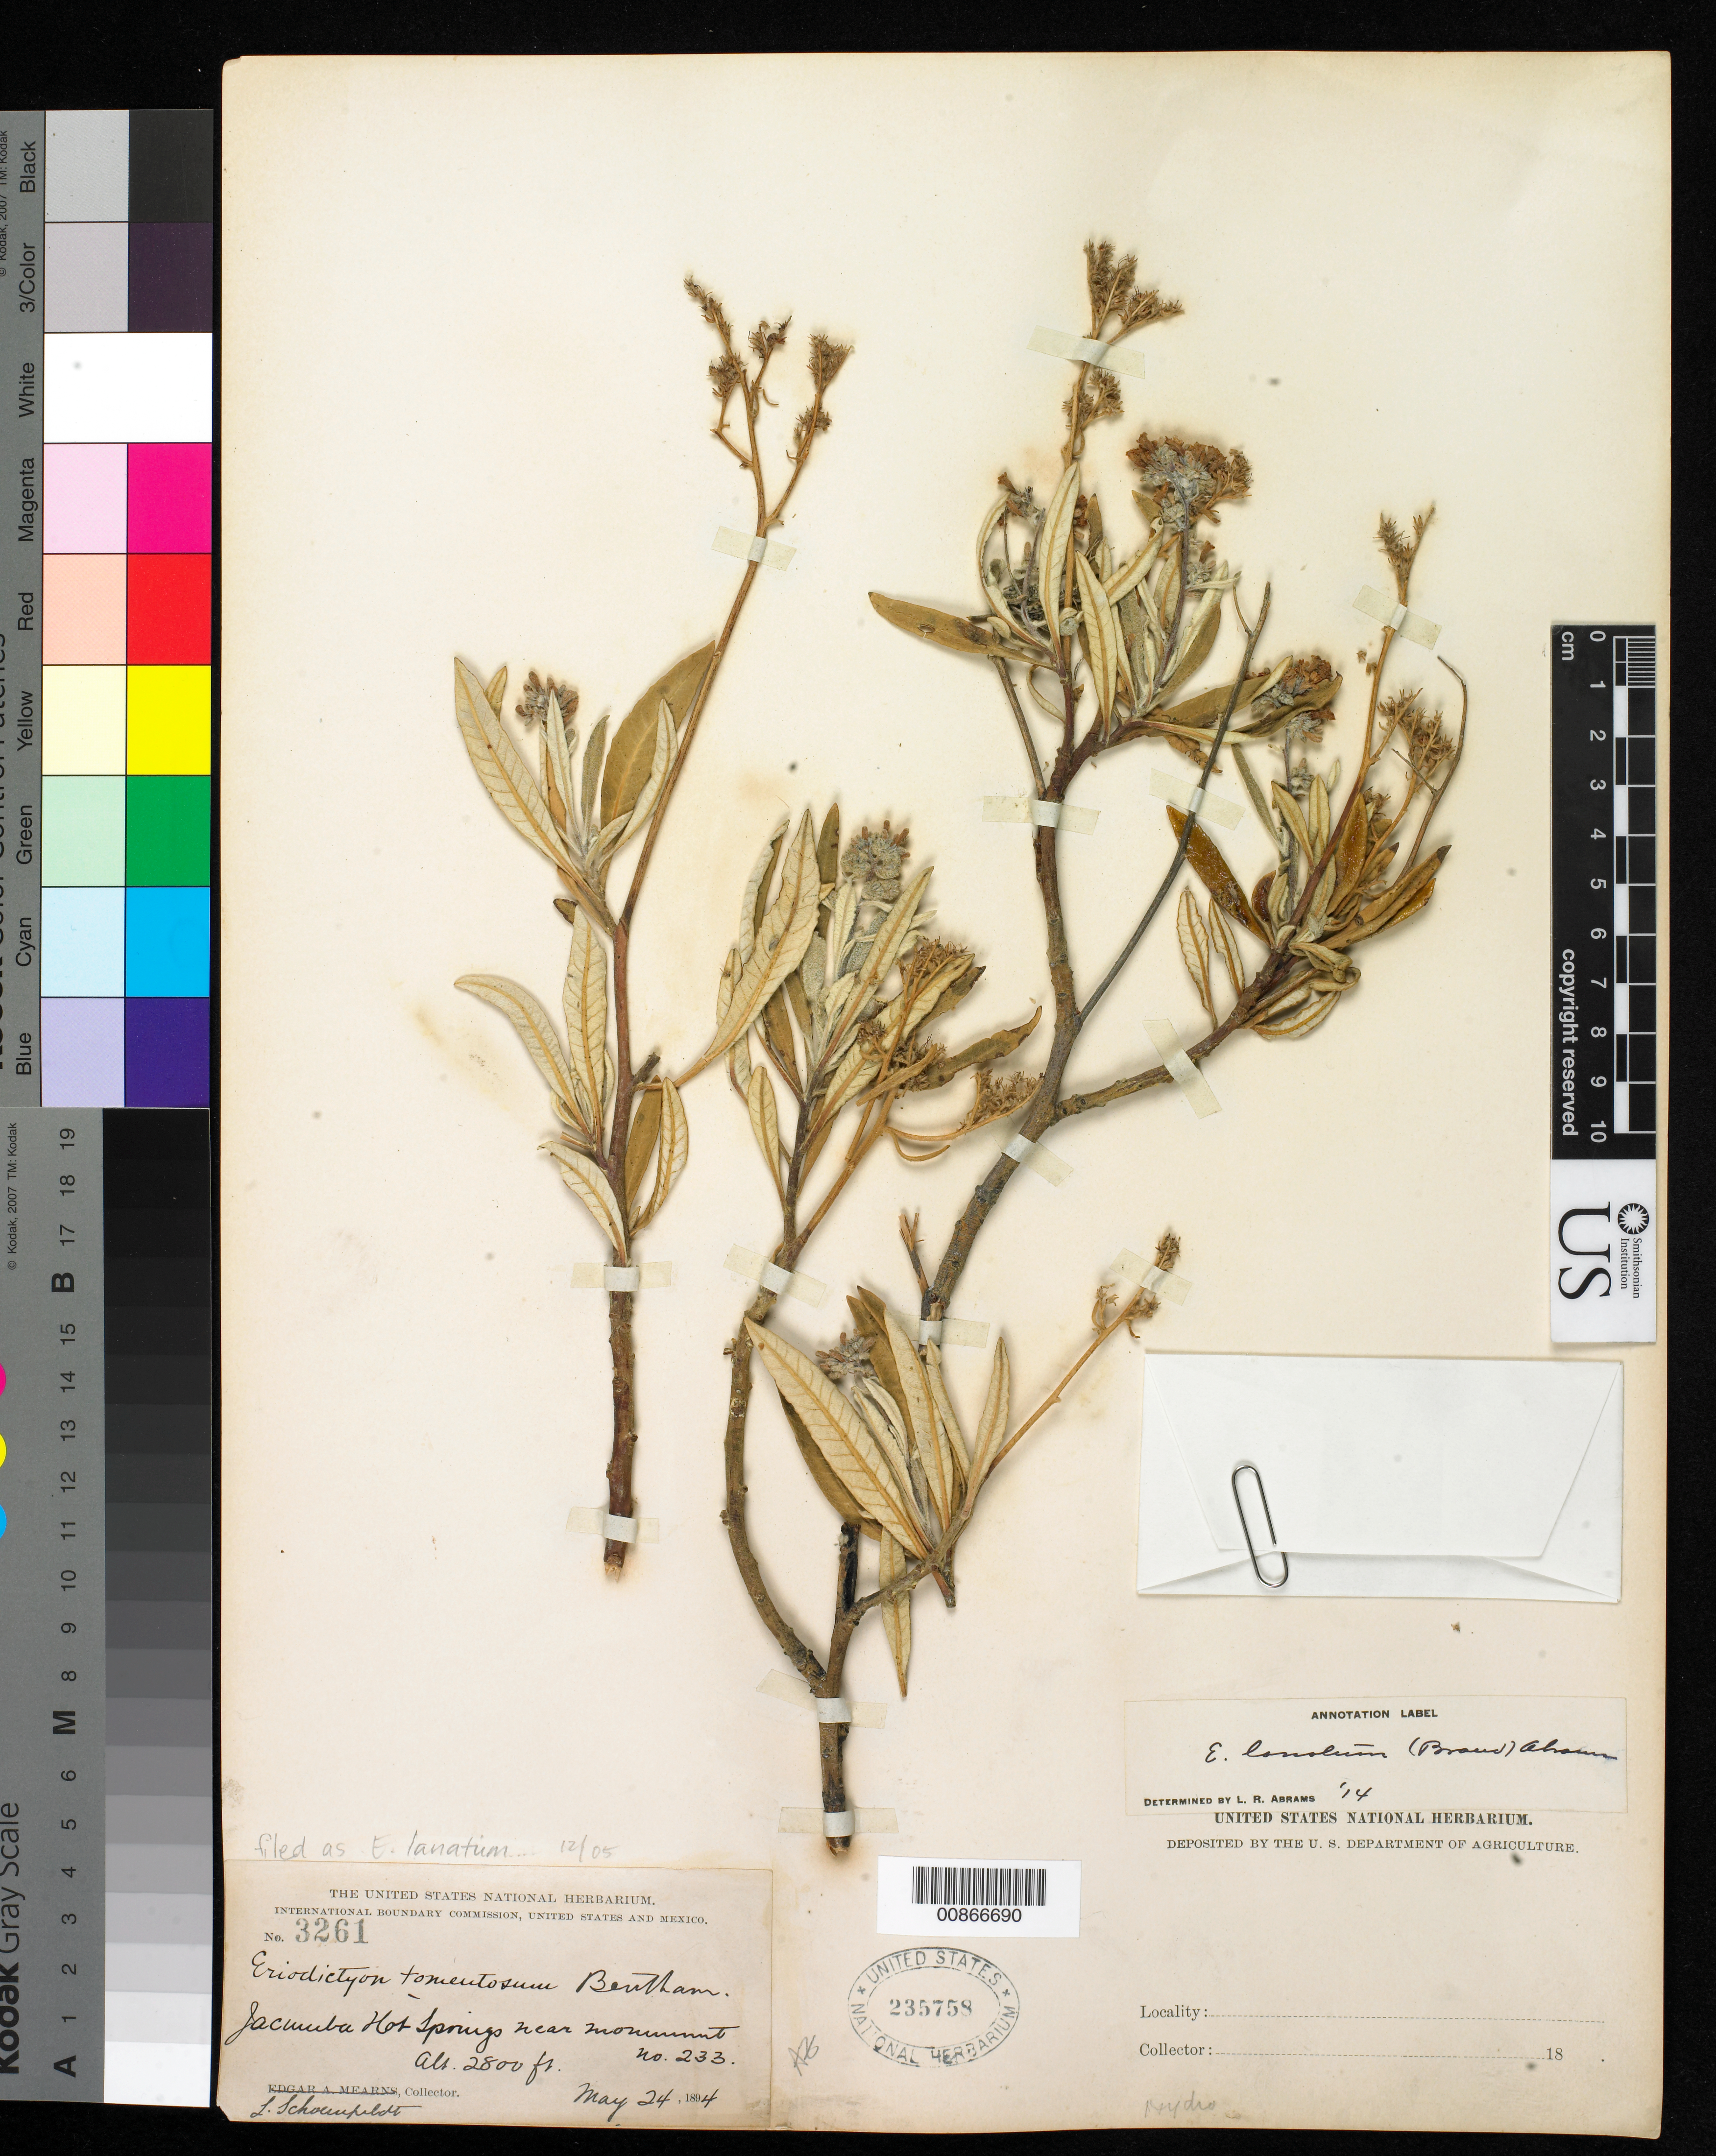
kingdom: Plantae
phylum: Tracheophyta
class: Magnoliopsida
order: Boraginales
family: Namaceae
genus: Eriodictyon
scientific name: Eriodictyon trichocalyx var. lanatum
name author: (Brand) Jeps.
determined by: Rogers, Z. S.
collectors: L. Schoenfeldt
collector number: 3261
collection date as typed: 24 May 1894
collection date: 1894-05-24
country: United States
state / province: California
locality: Jacumba Hot Springs near monument 233.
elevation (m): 853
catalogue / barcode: US 235758